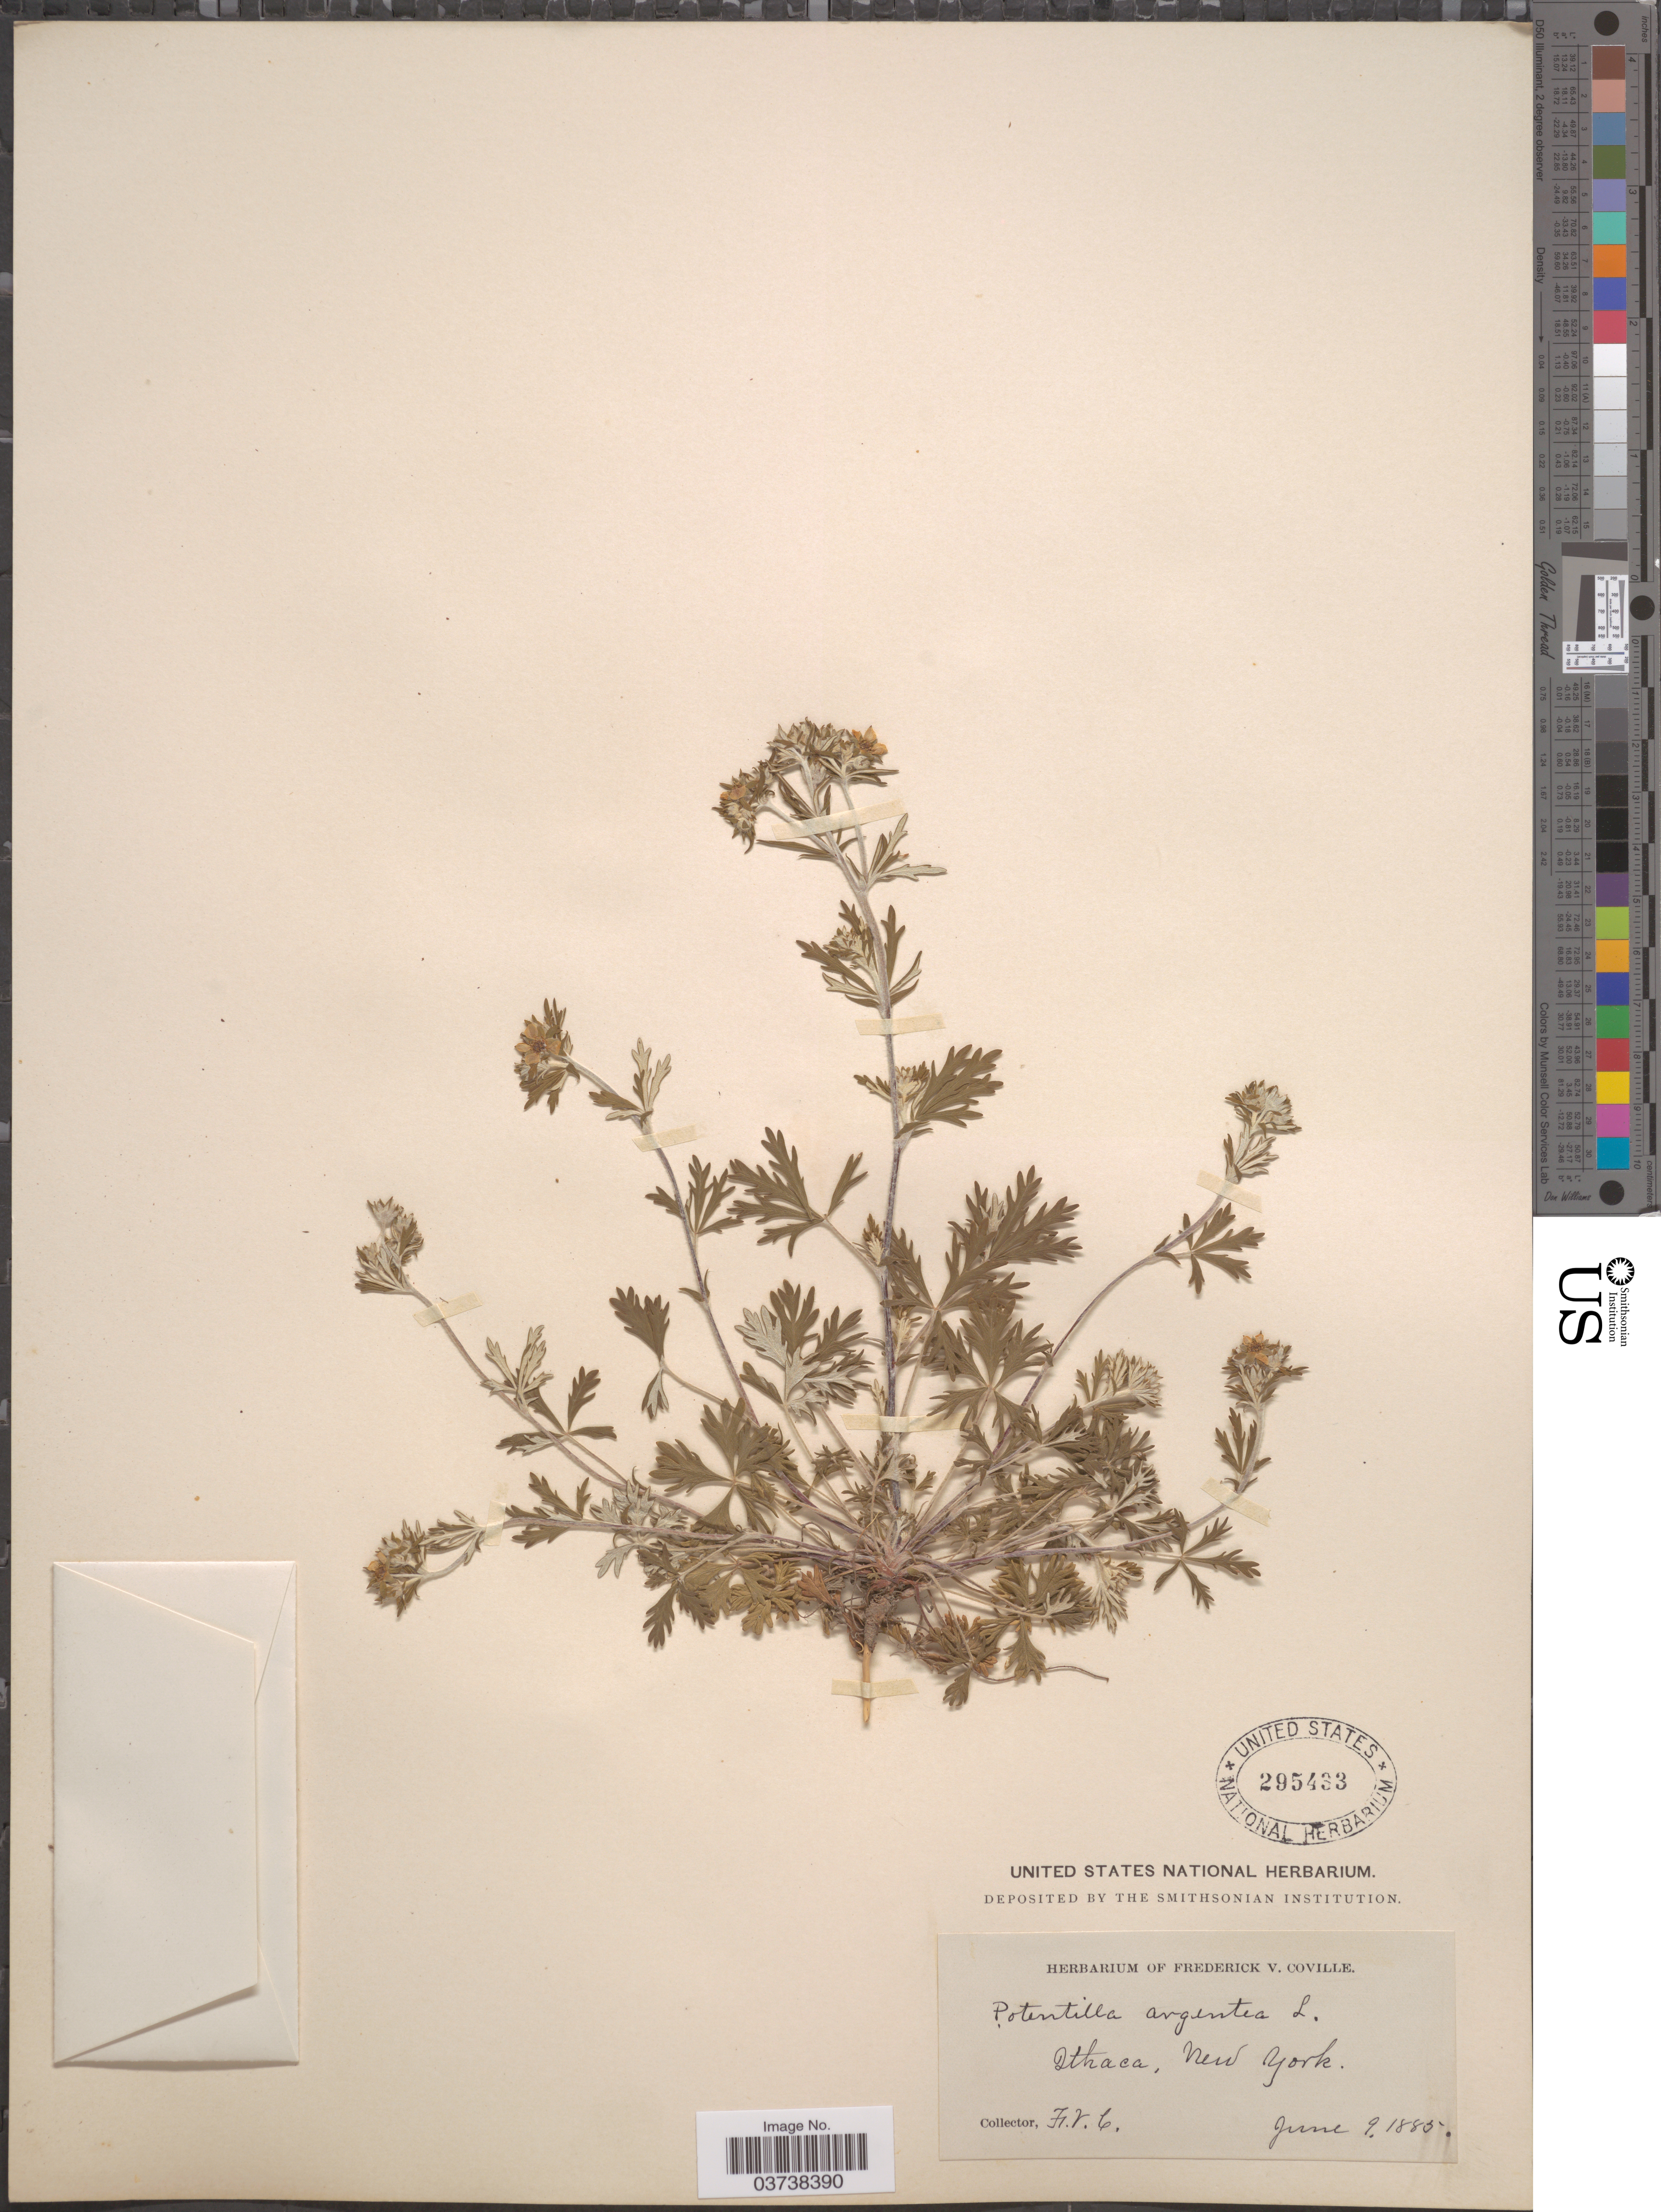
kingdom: Plantae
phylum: Tracheophyta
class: Magnoliopsida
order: Rosales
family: Rosaceae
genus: Potentilla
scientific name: Potentilla argentea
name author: L.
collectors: F. V. Coville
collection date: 1885-06-09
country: United States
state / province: New York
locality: Ithaca.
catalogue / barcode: US 295433